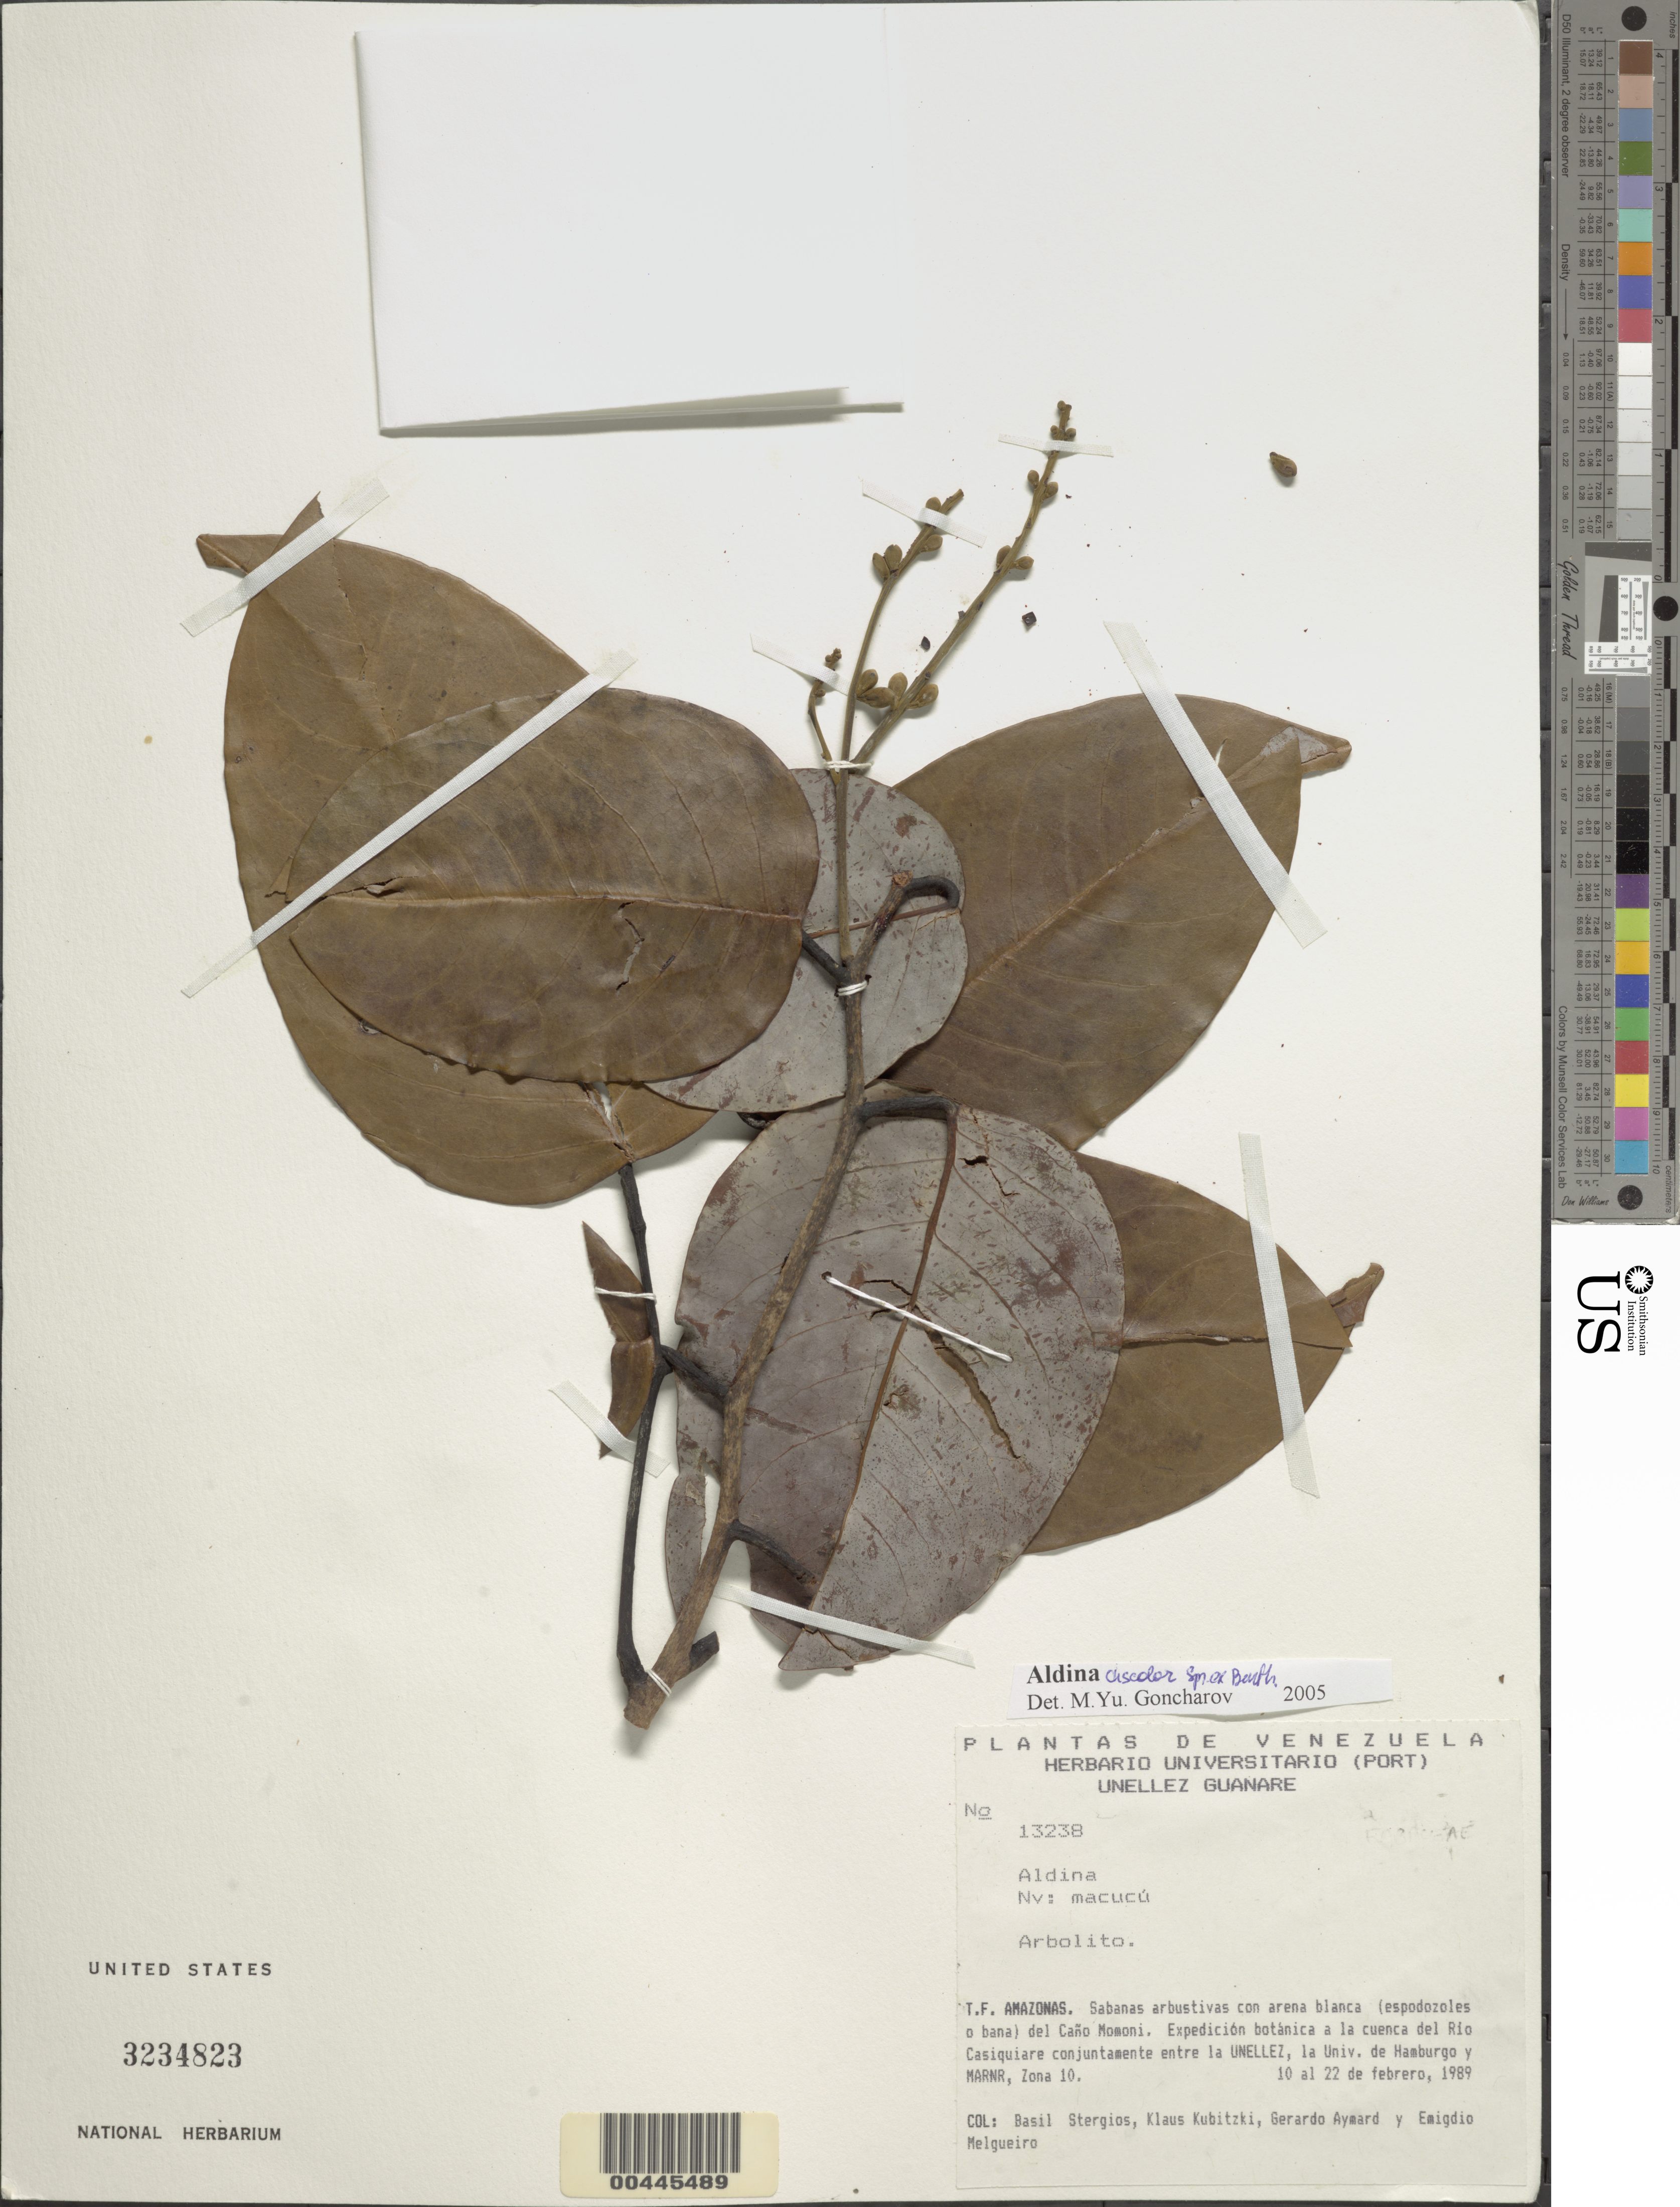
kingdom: Plantae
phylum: Tracheophyta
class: Magnoliopsida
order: Fabales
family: Fabaceae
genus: Aldina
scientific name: Aldina discolor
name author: Spruce ex Benth.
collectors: B. G. Stergios, K. Kubitzki, G. A. Aymard & E. Melgueiro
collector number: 13238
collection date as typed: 10 Feb 1989 to 22 Feb 1989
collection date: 1989-02-10/1989-02-22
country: Venezuela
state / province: Amazonas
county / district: Río Negro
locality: Caño Momoni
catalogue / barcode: US 3234823